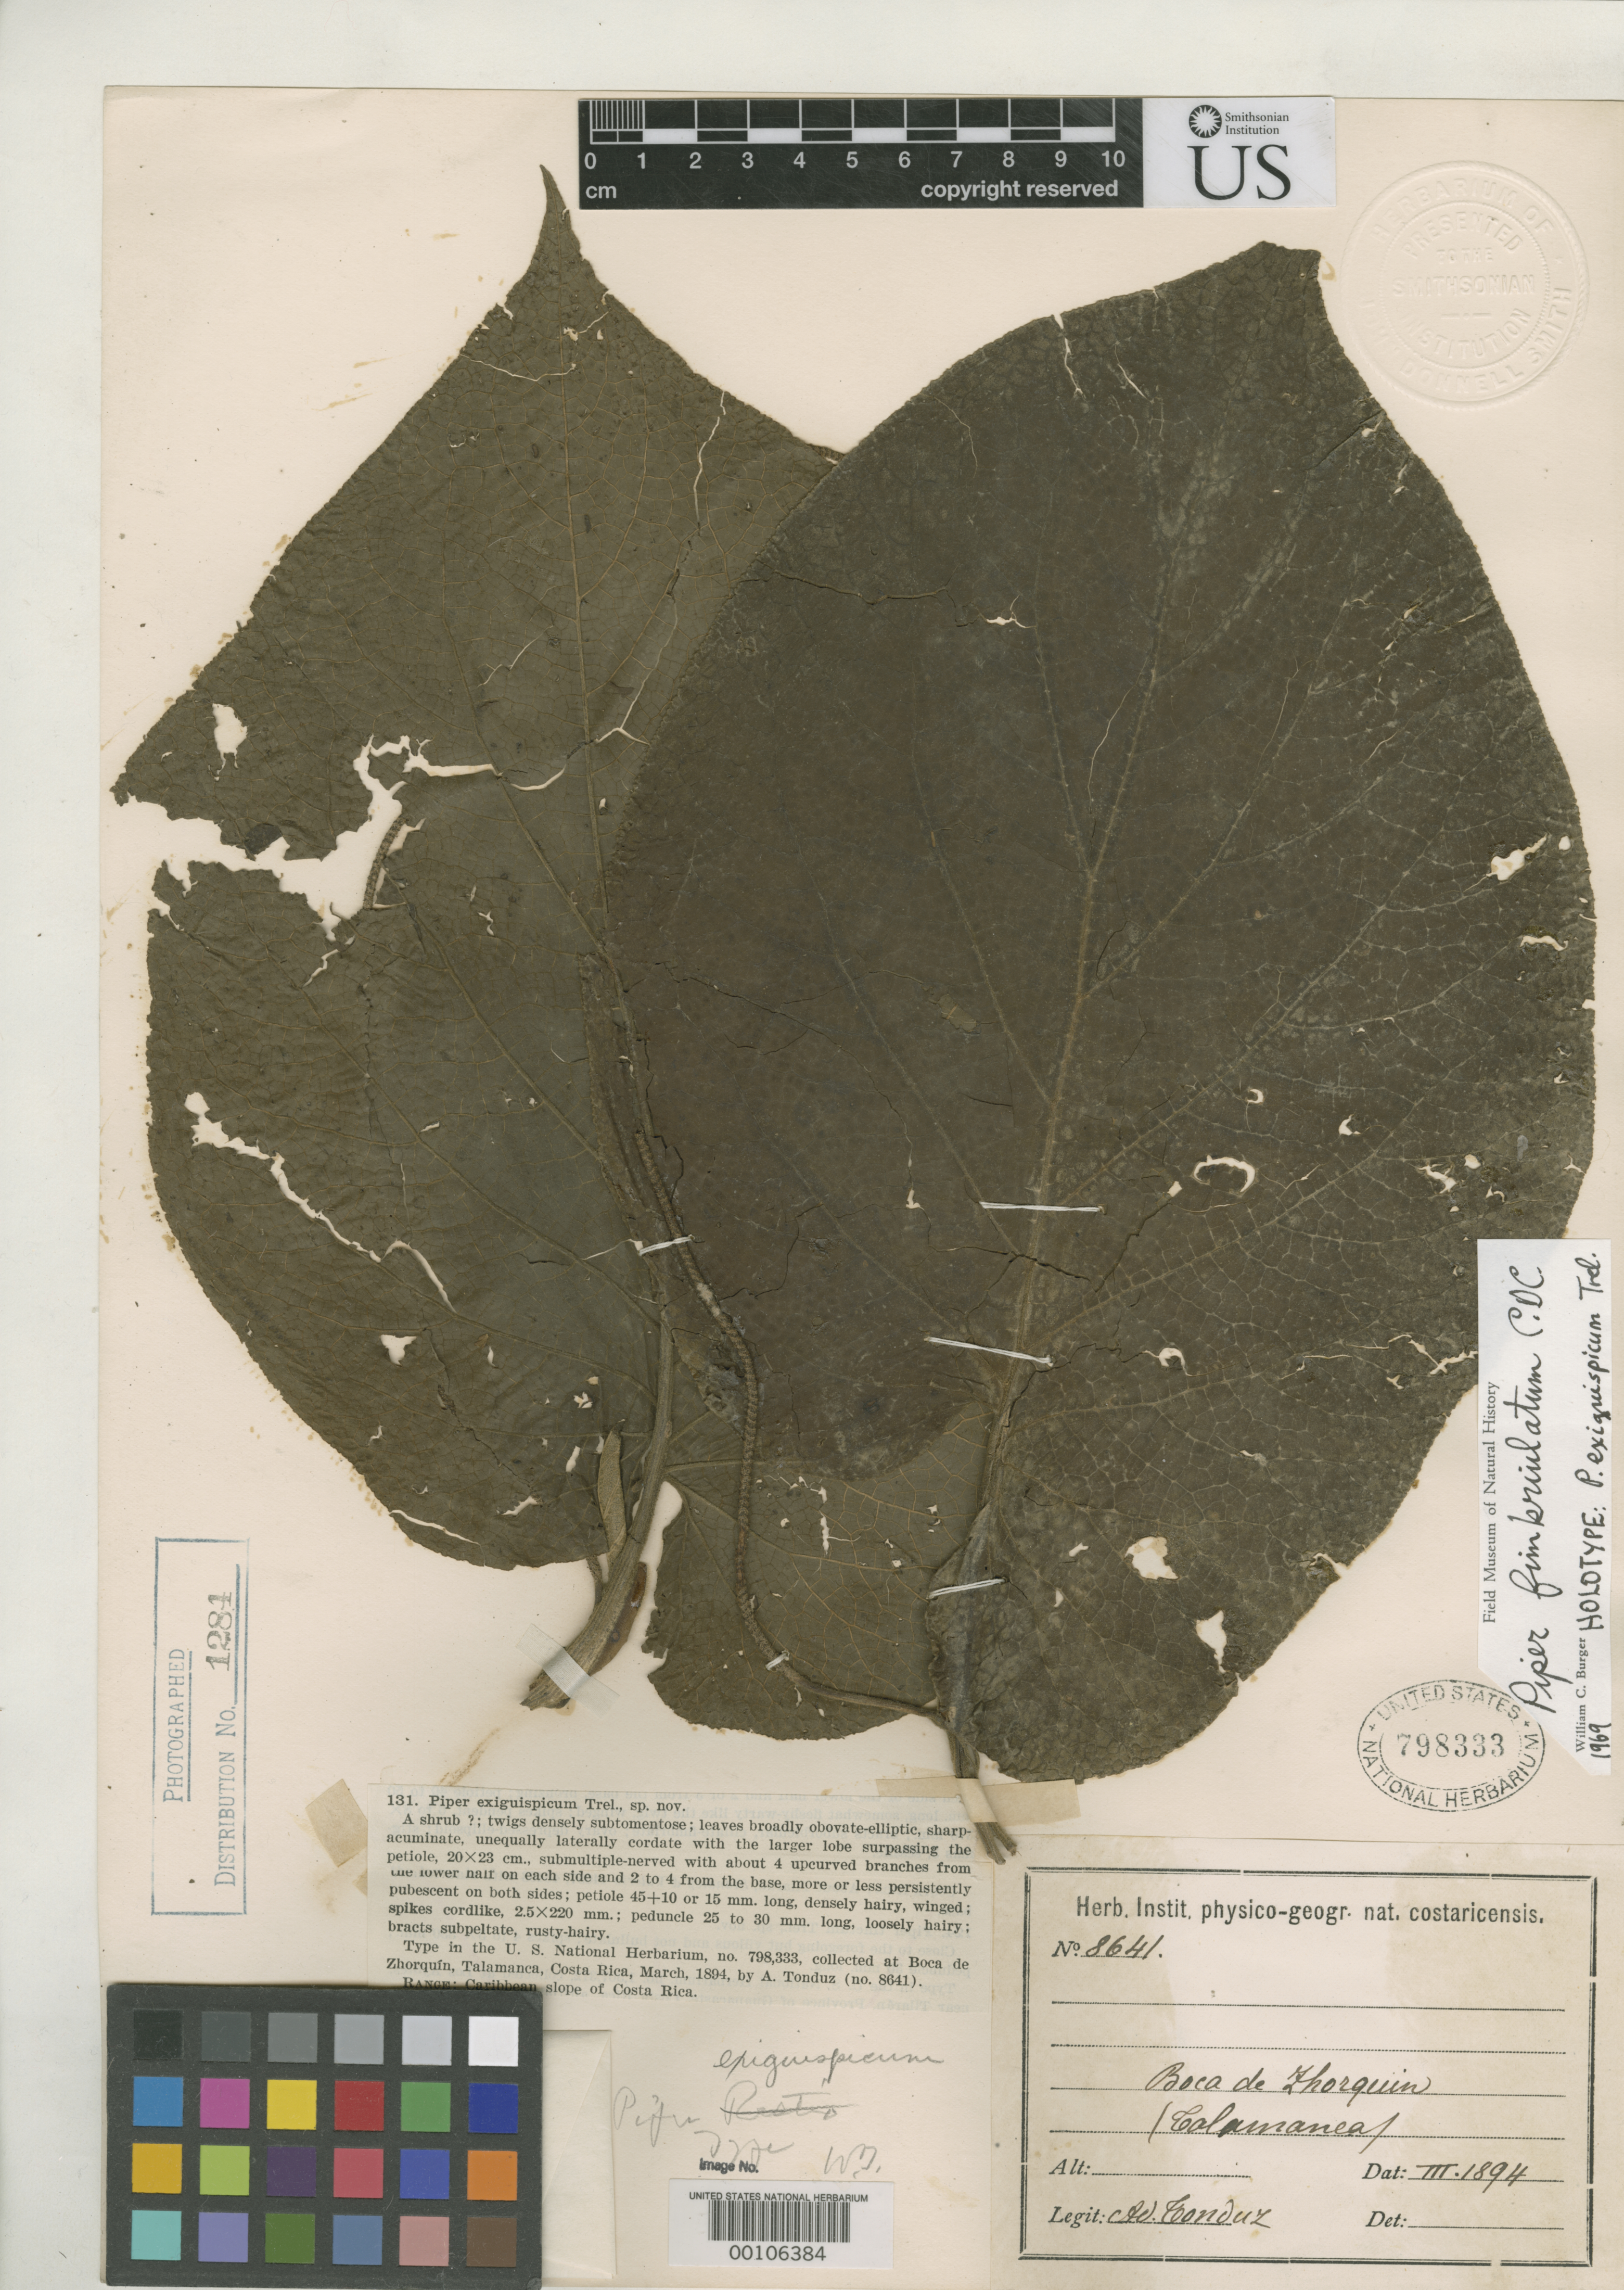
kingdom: Plantae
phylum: Tracheophyta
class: Magnoliopsida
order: Piperales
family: Piperaceae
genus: Piper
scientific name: Piper exiguispicum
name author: Trel.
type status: Holotype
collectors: A. Tonduz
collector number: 8641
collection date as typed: Mar 1894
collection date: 1894-03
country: Costa Rica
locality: Boca de Zhorquin, Talamanca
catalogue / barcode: US 798333